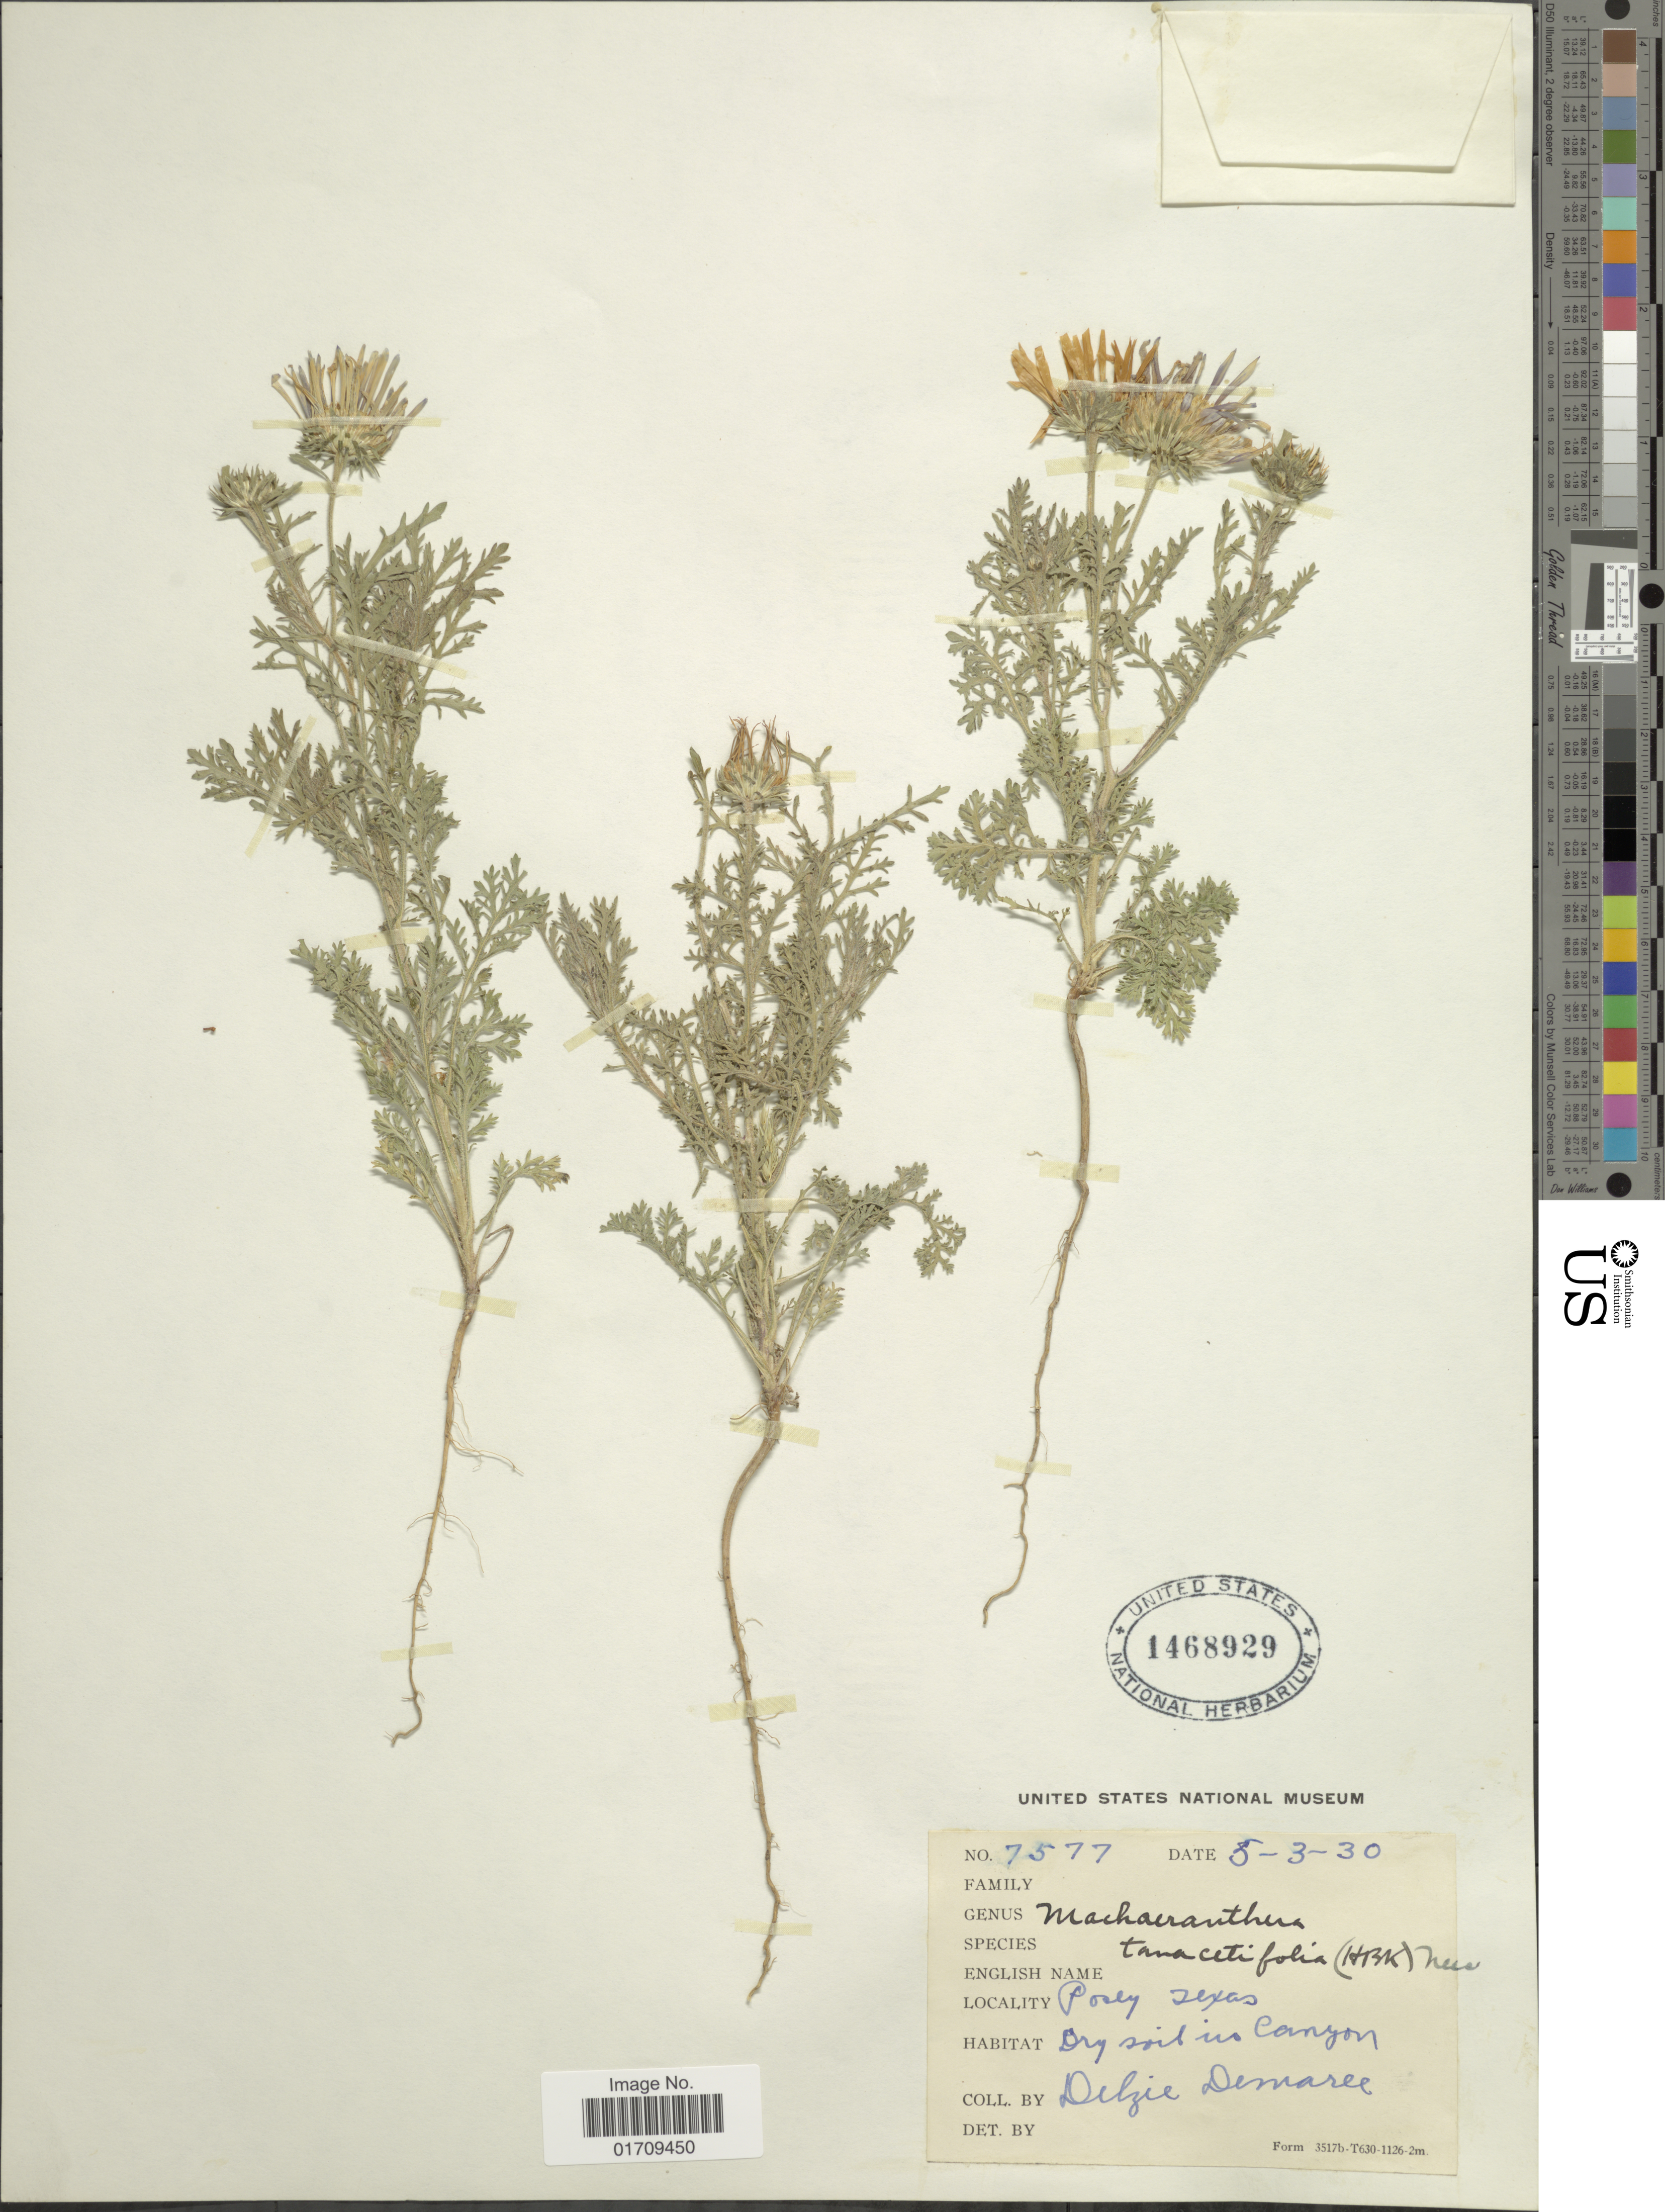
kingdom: Plantae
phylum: Tracheophyta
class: Magnoliopsida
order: Asterales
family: Asteraceae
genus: Machaeranthera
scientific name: Machaeranthera tanacetifolia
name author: (Kunth) Nees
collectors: D. Demaree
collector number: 7577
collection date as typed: Transcribed d/m/y: 3/5/30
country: United States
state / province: Texas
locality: Posey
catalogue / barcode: US 1468929